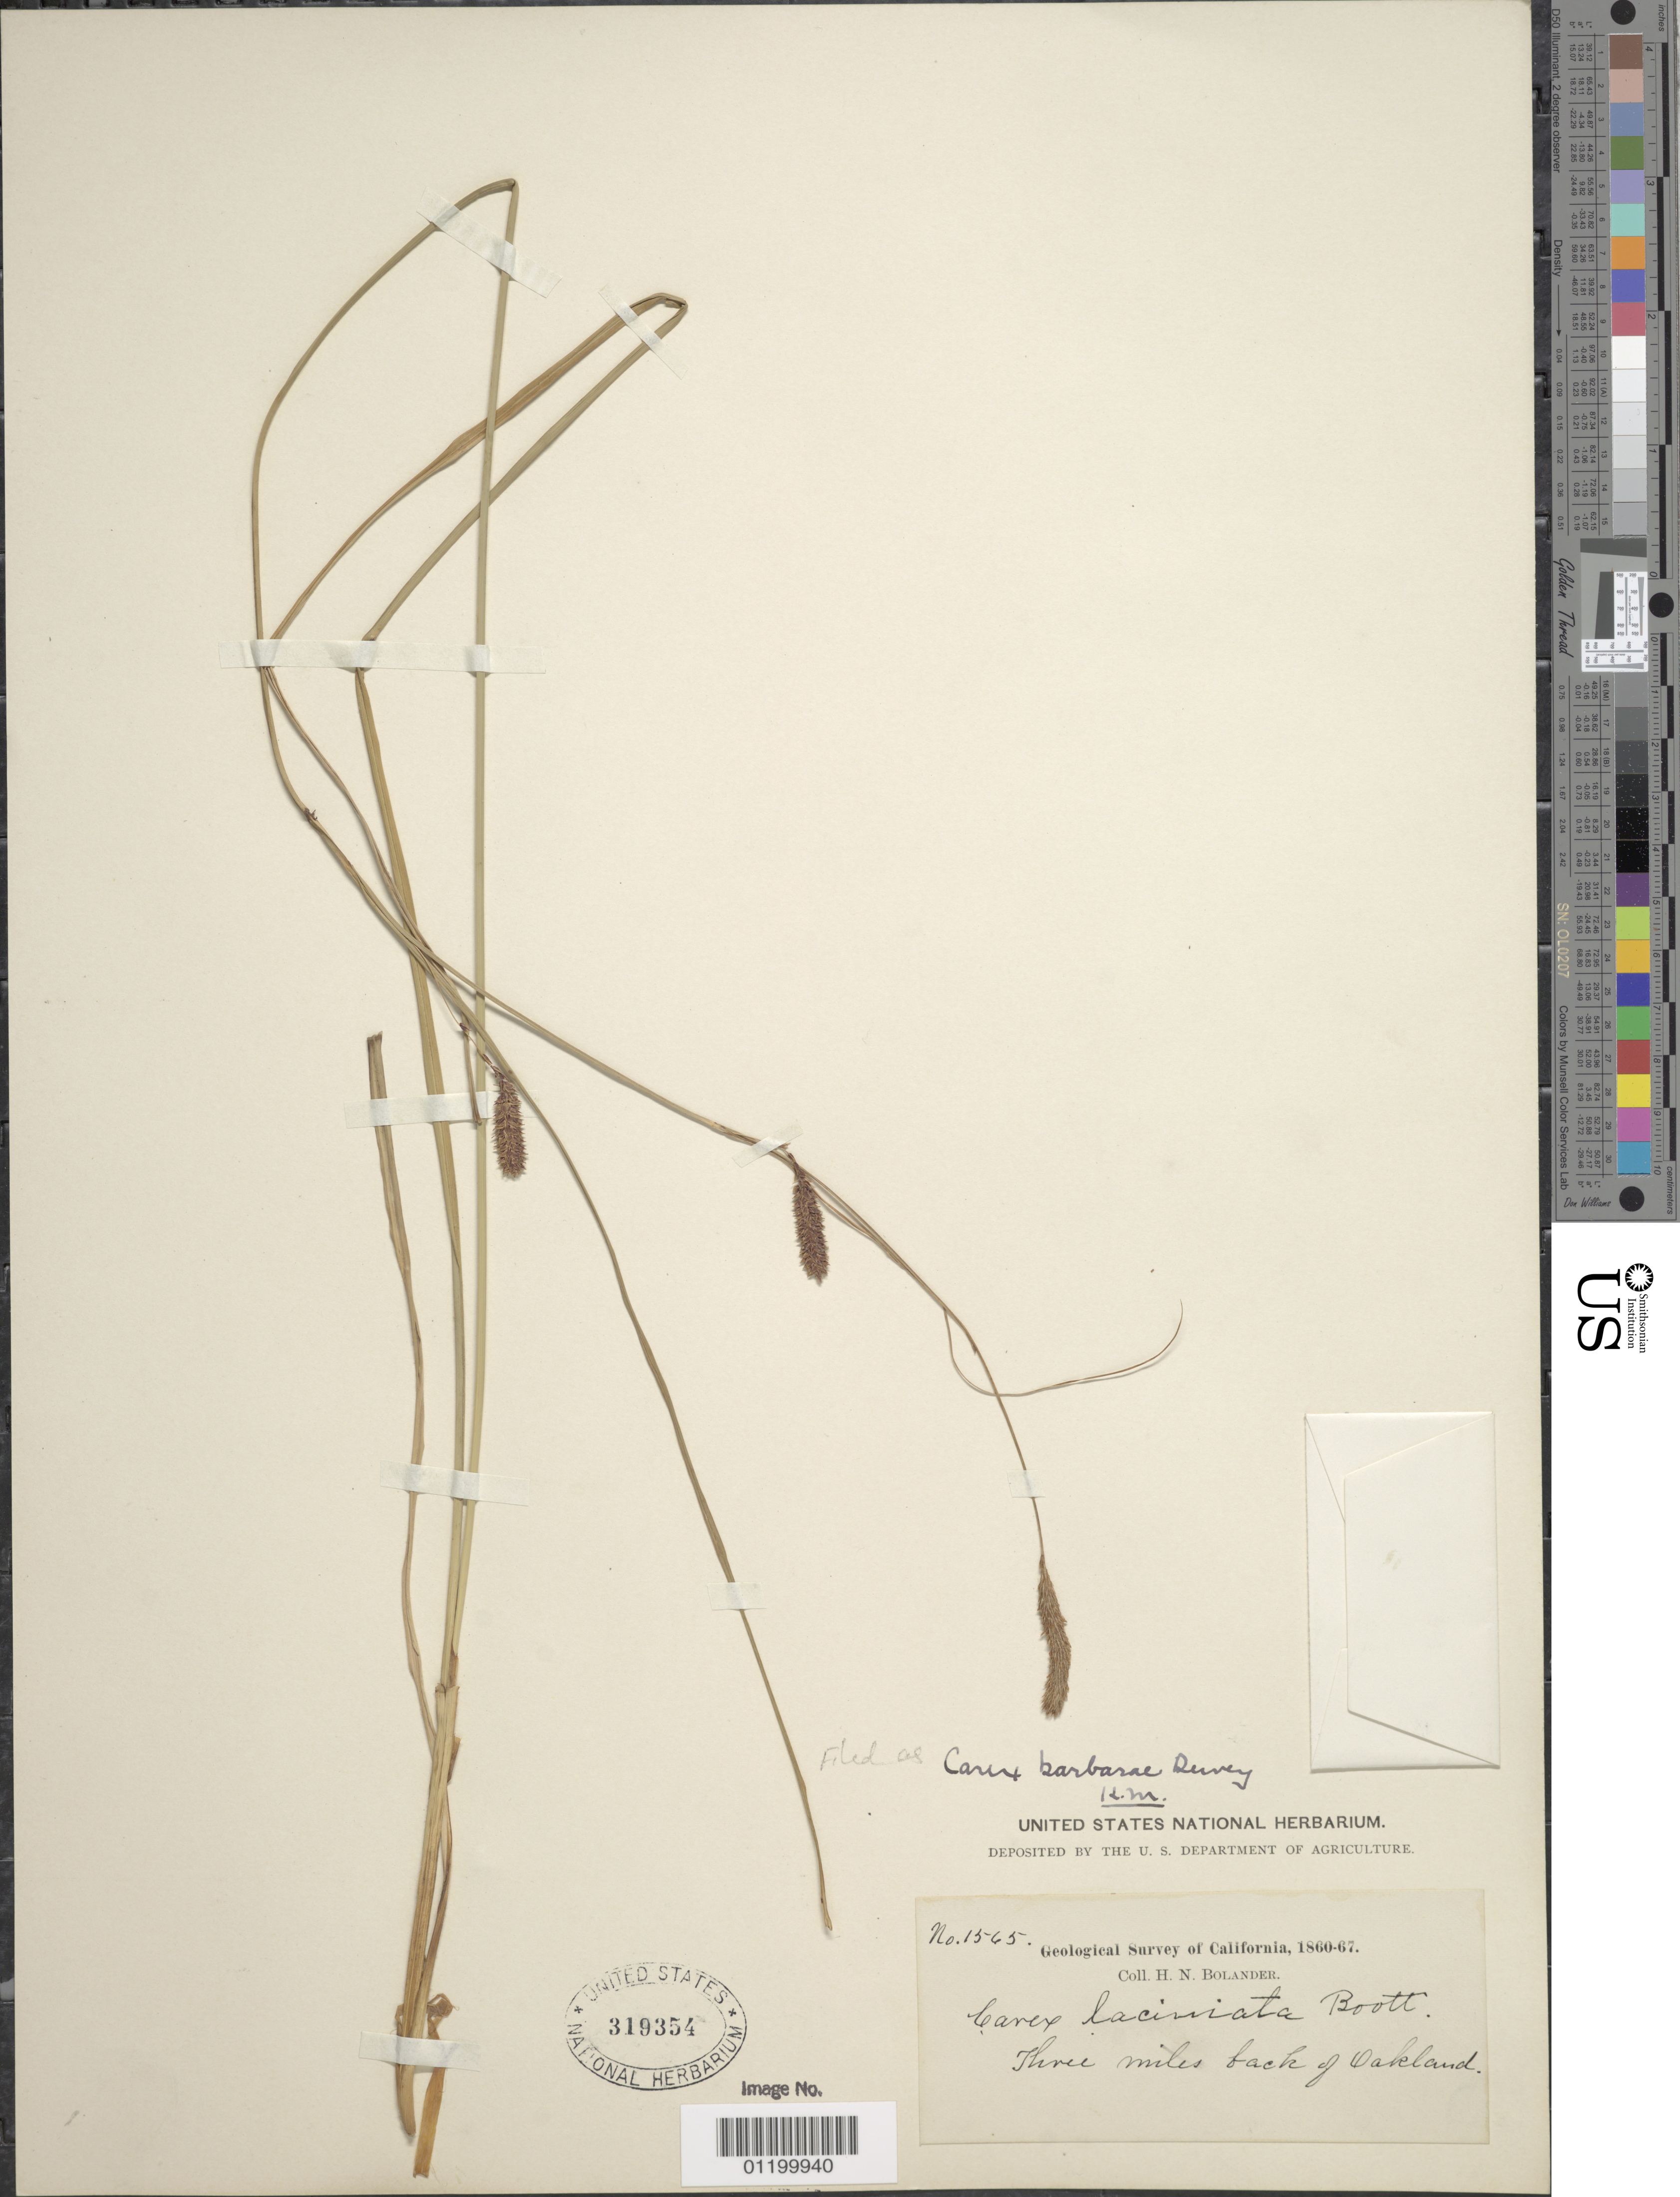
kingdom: Plantae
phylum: Tracheophyta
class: Liliopsida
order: Poales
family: Cyperaceae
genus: Carex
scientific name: Carex barbarae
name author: Dewey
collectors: H. Bolander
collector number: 1565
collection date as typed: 1860 to -- -- 1867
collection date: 1860/1867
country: United States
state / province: California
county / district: Alameda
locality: Three miles back of Oakland.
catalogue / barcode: US 319354